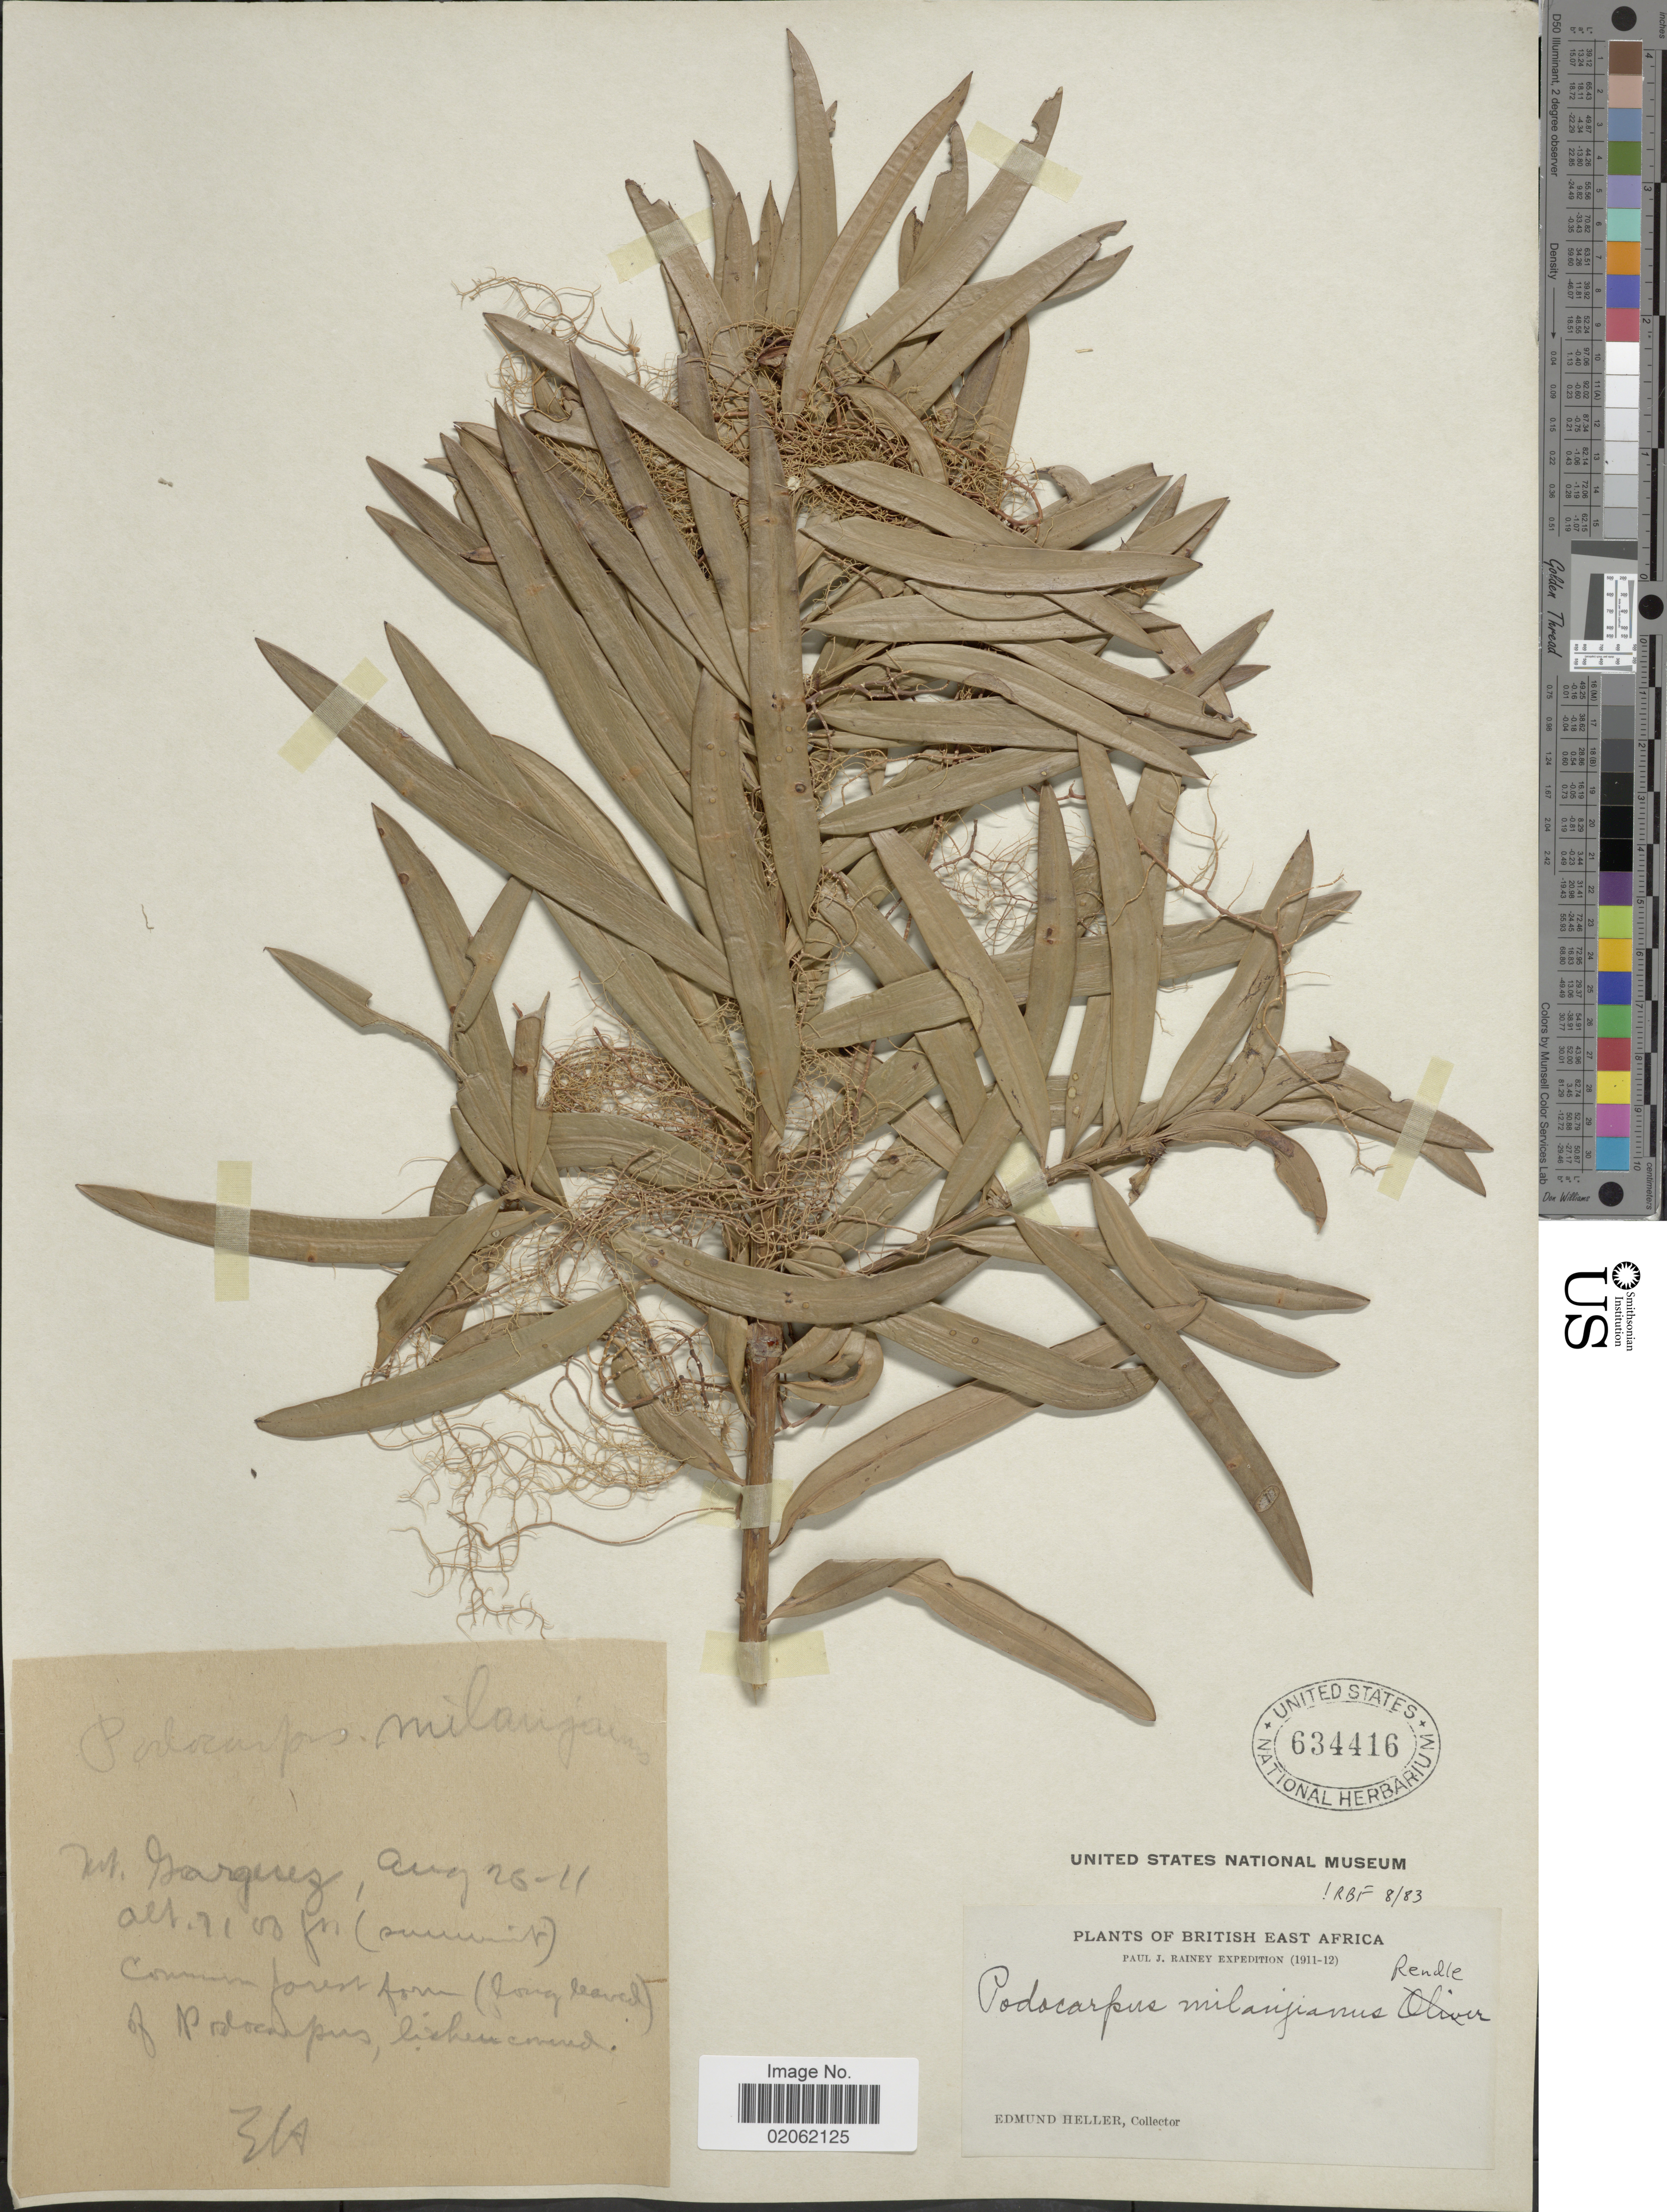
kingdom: Plantae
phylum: Tracheophyta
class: Pinopsida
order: Pinales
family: Podocarpaceae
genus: Podocarpus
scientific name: Podocarpus milanjianus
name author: Rendle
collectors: E. Heller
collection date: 1911-08-25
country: Kenya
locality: Mt Garguez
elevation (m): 2164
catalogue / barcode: US 634416